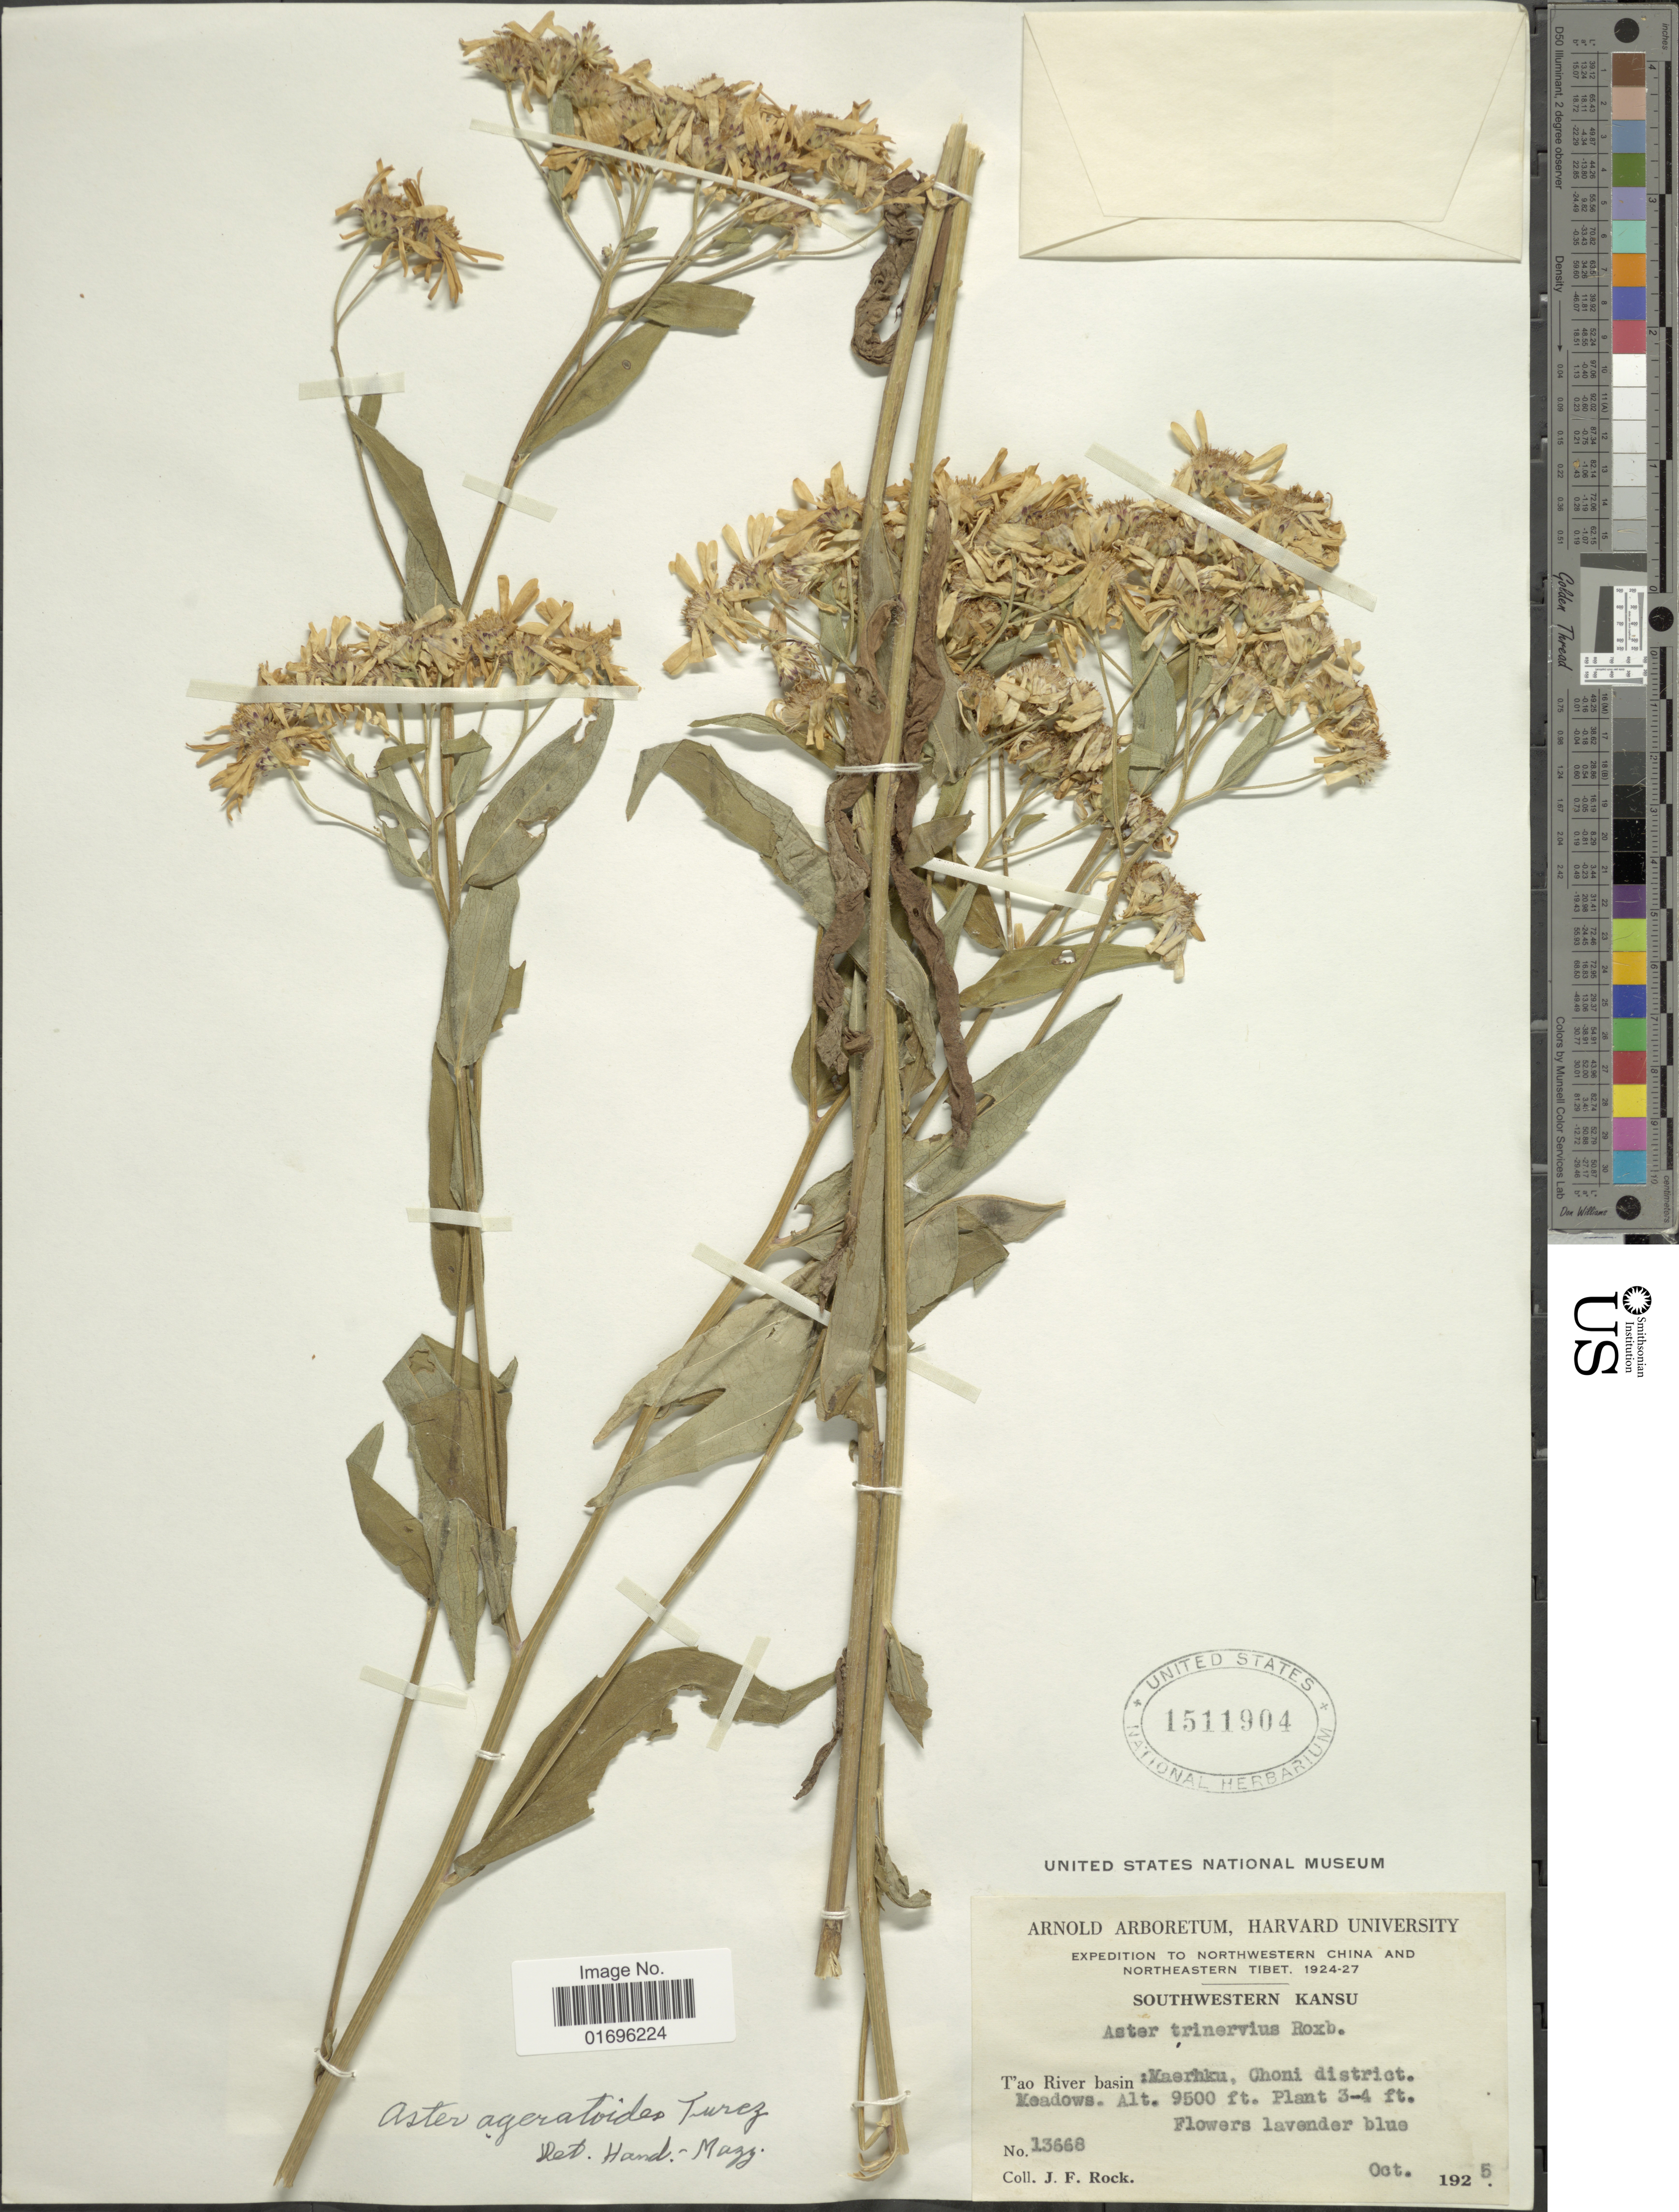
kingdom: Plantae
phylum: Tracheophyta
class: Magnoliopsida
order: Asterales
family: Asteraceae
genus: Aster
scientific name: Aster ageratoides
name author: Turcz.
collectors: J. Rock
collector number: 13668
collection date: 1925-10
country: China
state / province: Gansu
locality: Northwestern China and Northeastern Tibet. Southwestern Kansu. Tao River basin: Maerhku, Choni district.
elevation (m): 2896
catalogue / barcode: US 1511904